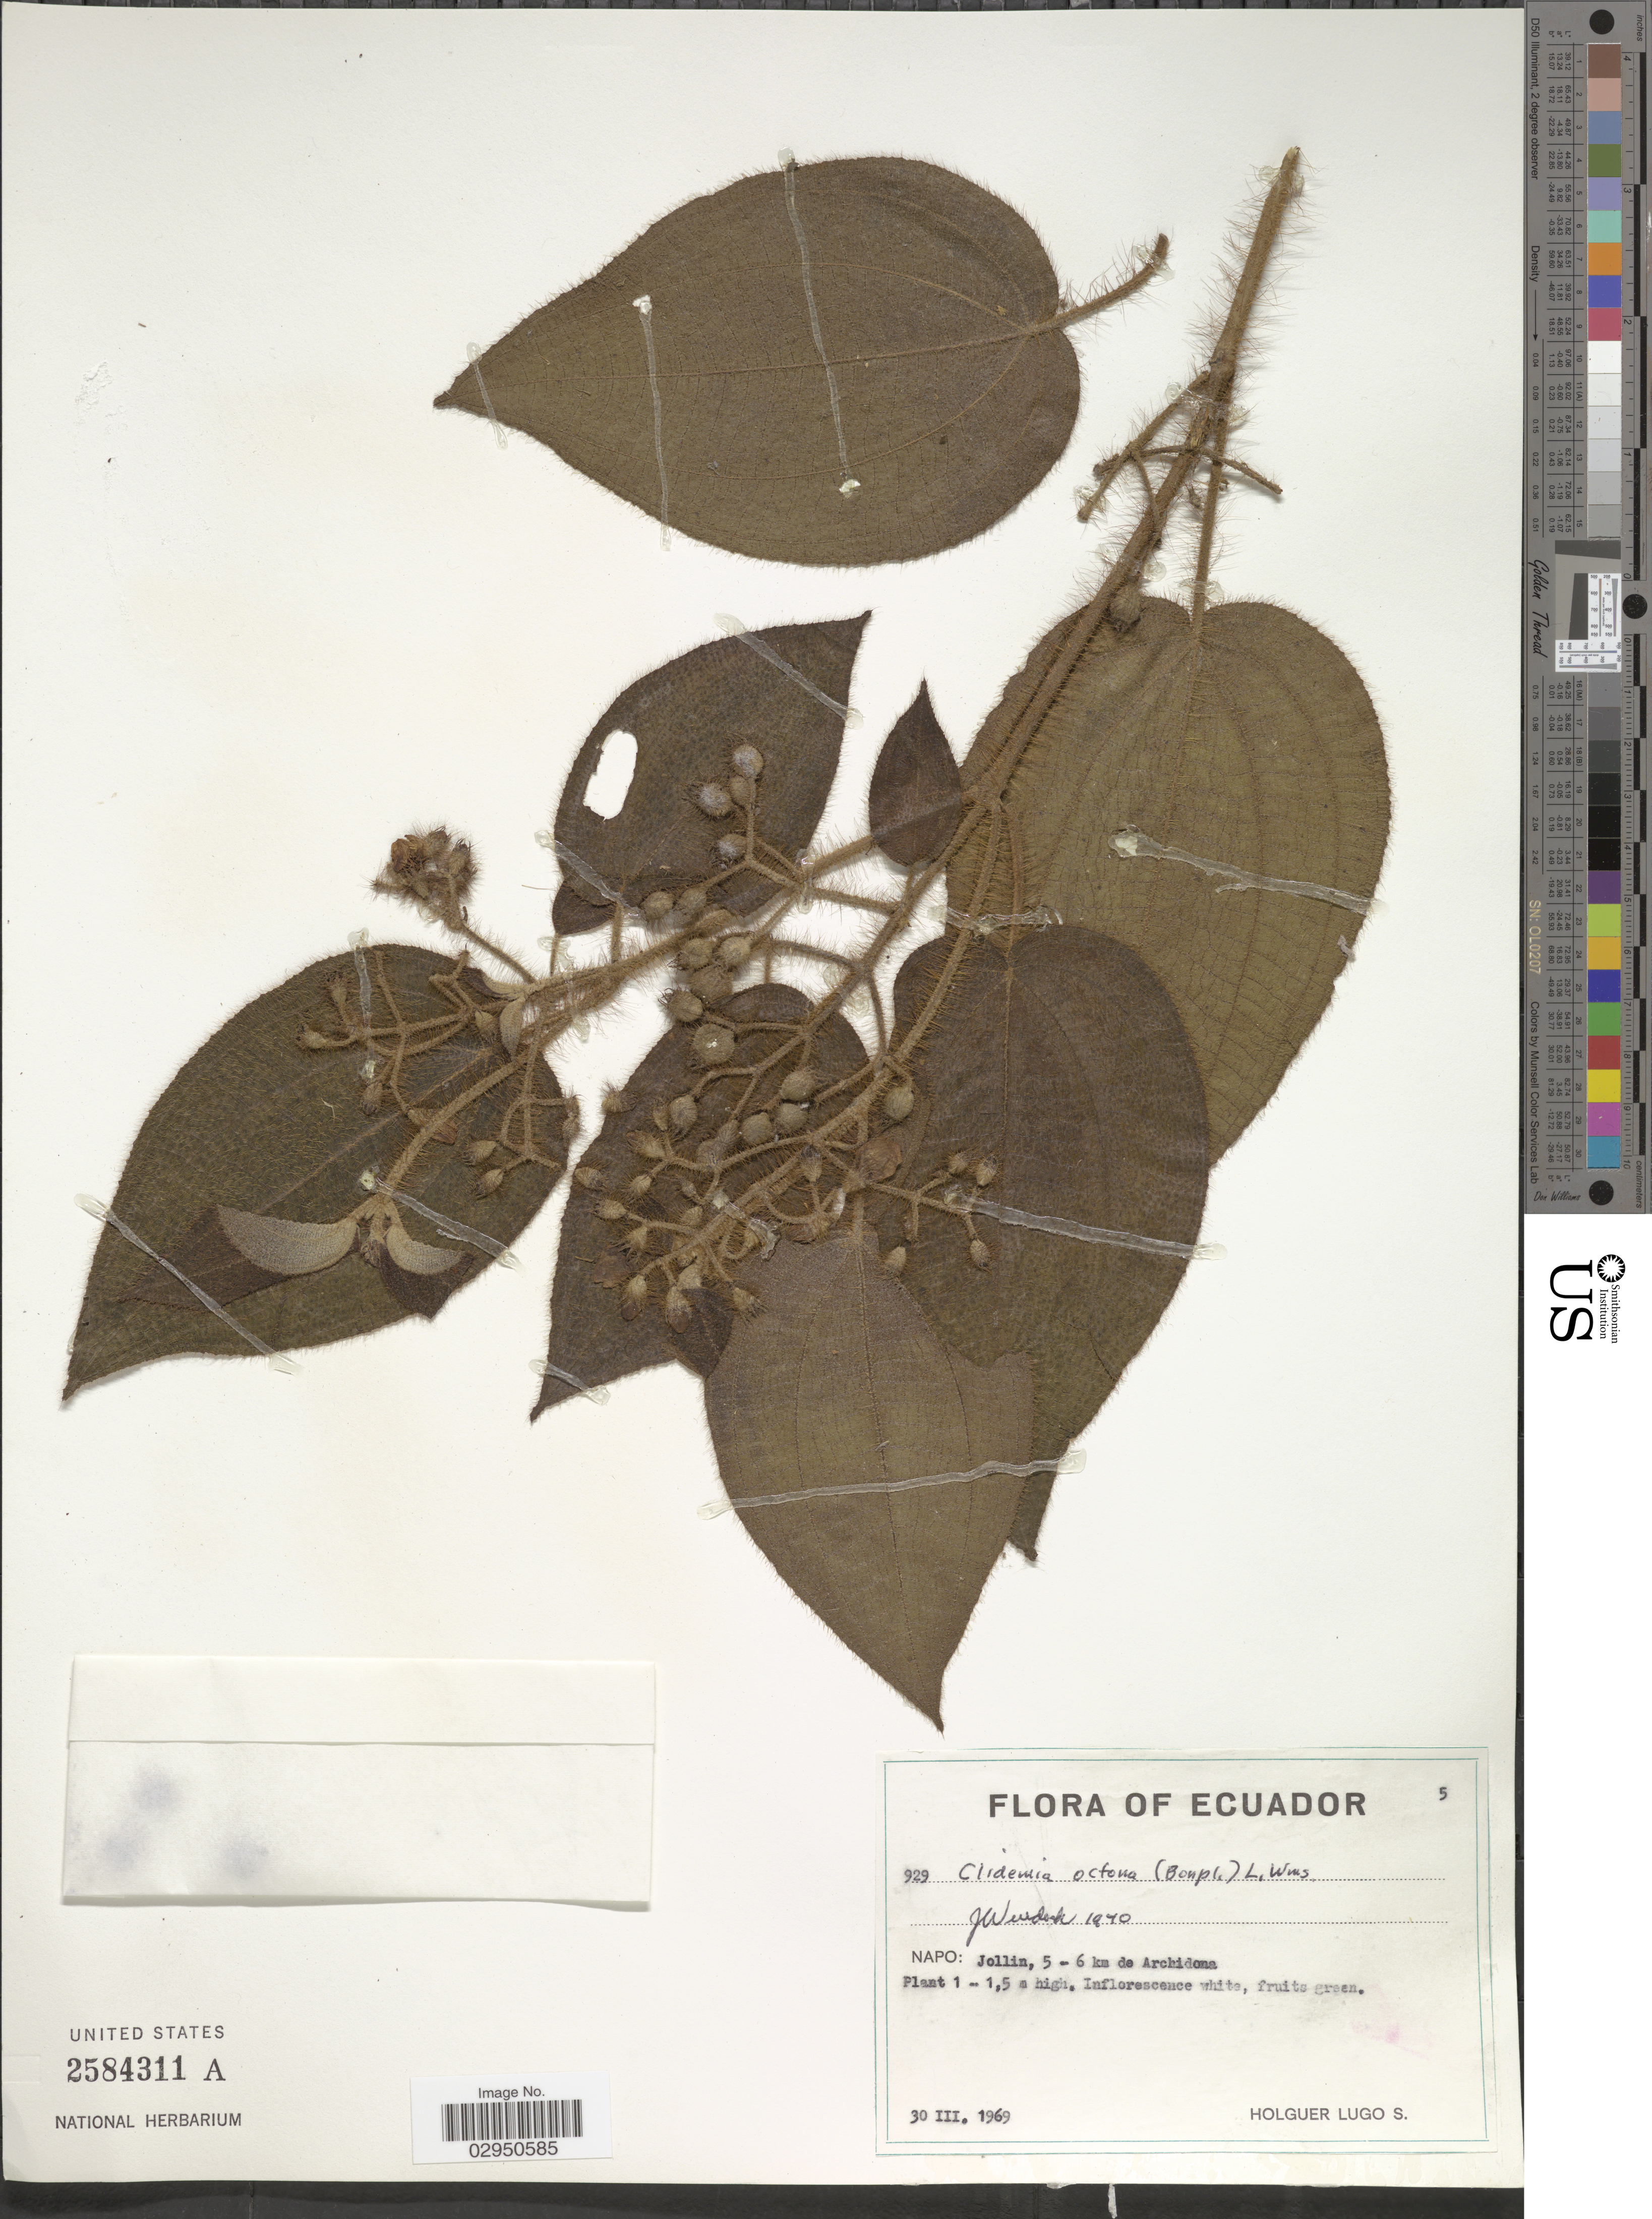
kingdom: Plantae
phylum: Tracheophyta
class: Magnoliopsida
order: Myrtales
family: Melastomataceae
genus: Clidemia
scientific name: Clidemia octona subsp. octona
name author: (Bonpl.) L.O. Williams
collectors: H. Lugo S.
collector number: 929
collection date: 1969-03-30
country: Ecuador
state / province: Napo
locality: Jollin, 5-6 km de Archidona.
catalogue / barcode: US 2584311A